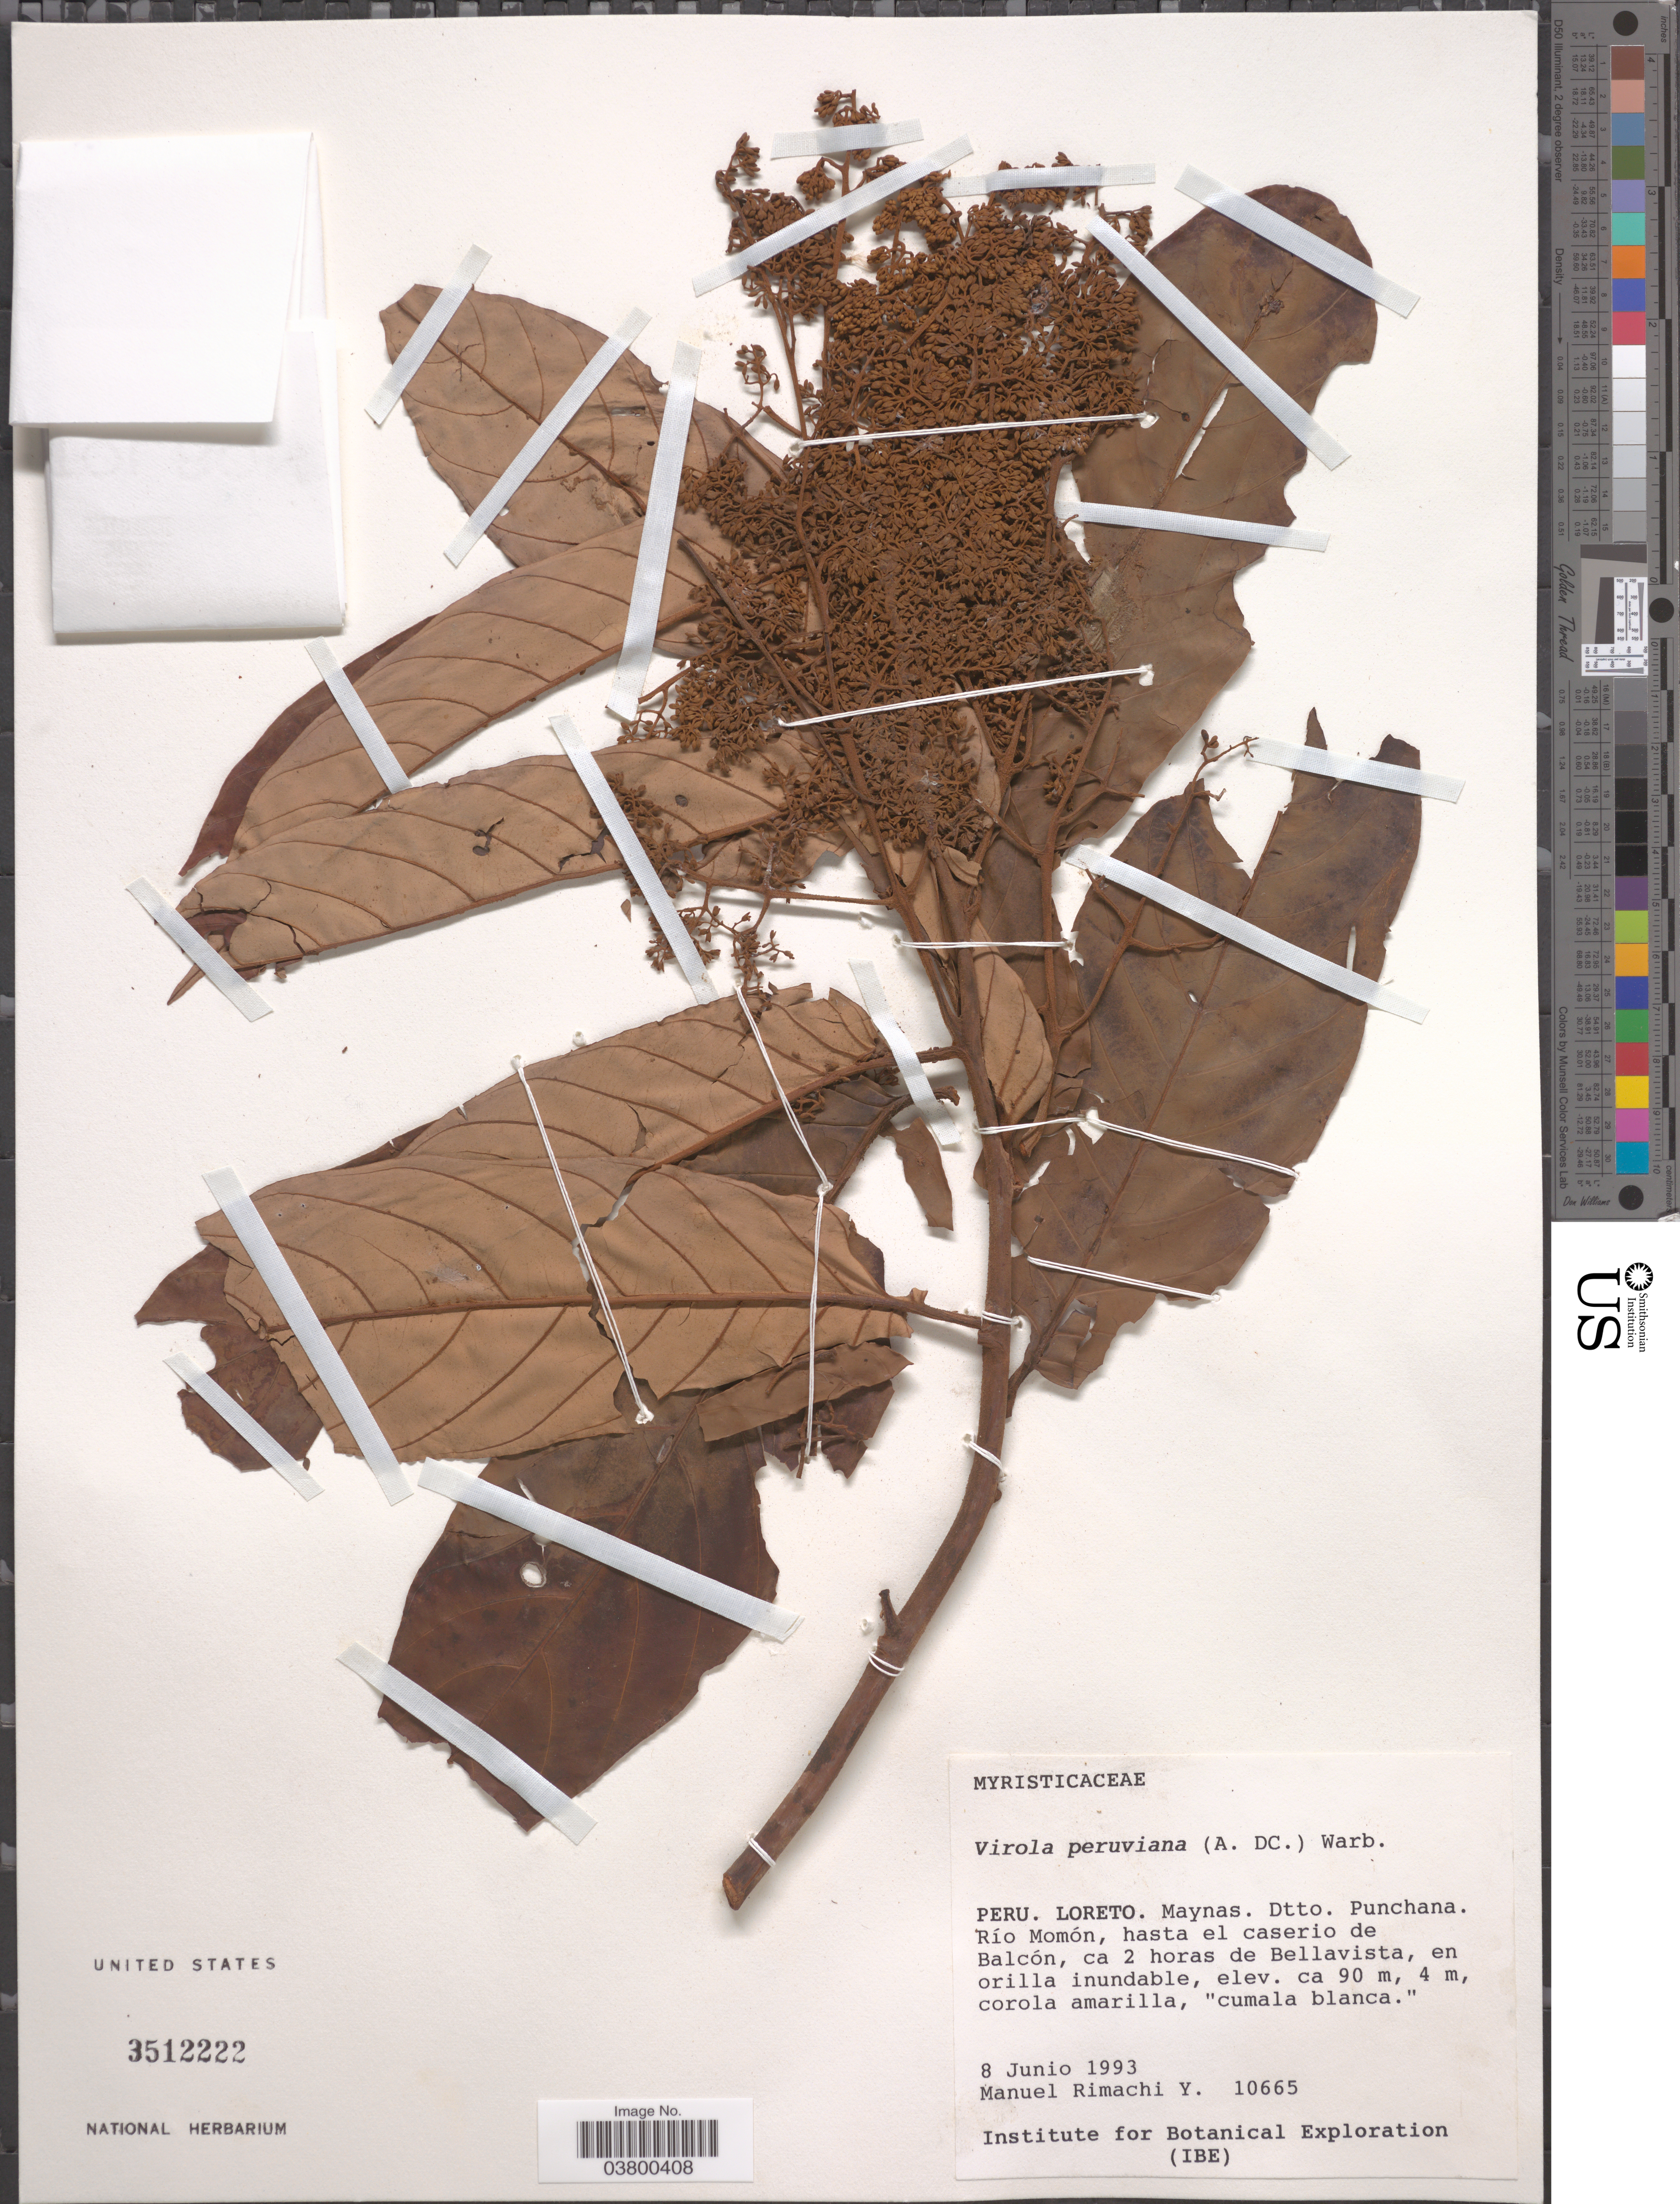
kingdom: Plantae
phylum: Tracheophyta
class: Magnoliopsida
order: Magnoliales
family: Myristicaceae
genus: Virola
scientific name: Virola peruviana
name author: (A. DC.) Warb.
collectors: M. Rimachi Y.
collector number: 10665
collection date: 1993-06-08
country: Peru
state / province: Loreto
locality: Maynas. Dtto. Punchana. Río Momón, hasta el caserio de Balcón, ca 2 horas de Bellavista.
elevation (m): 90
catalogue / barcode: US 3512222